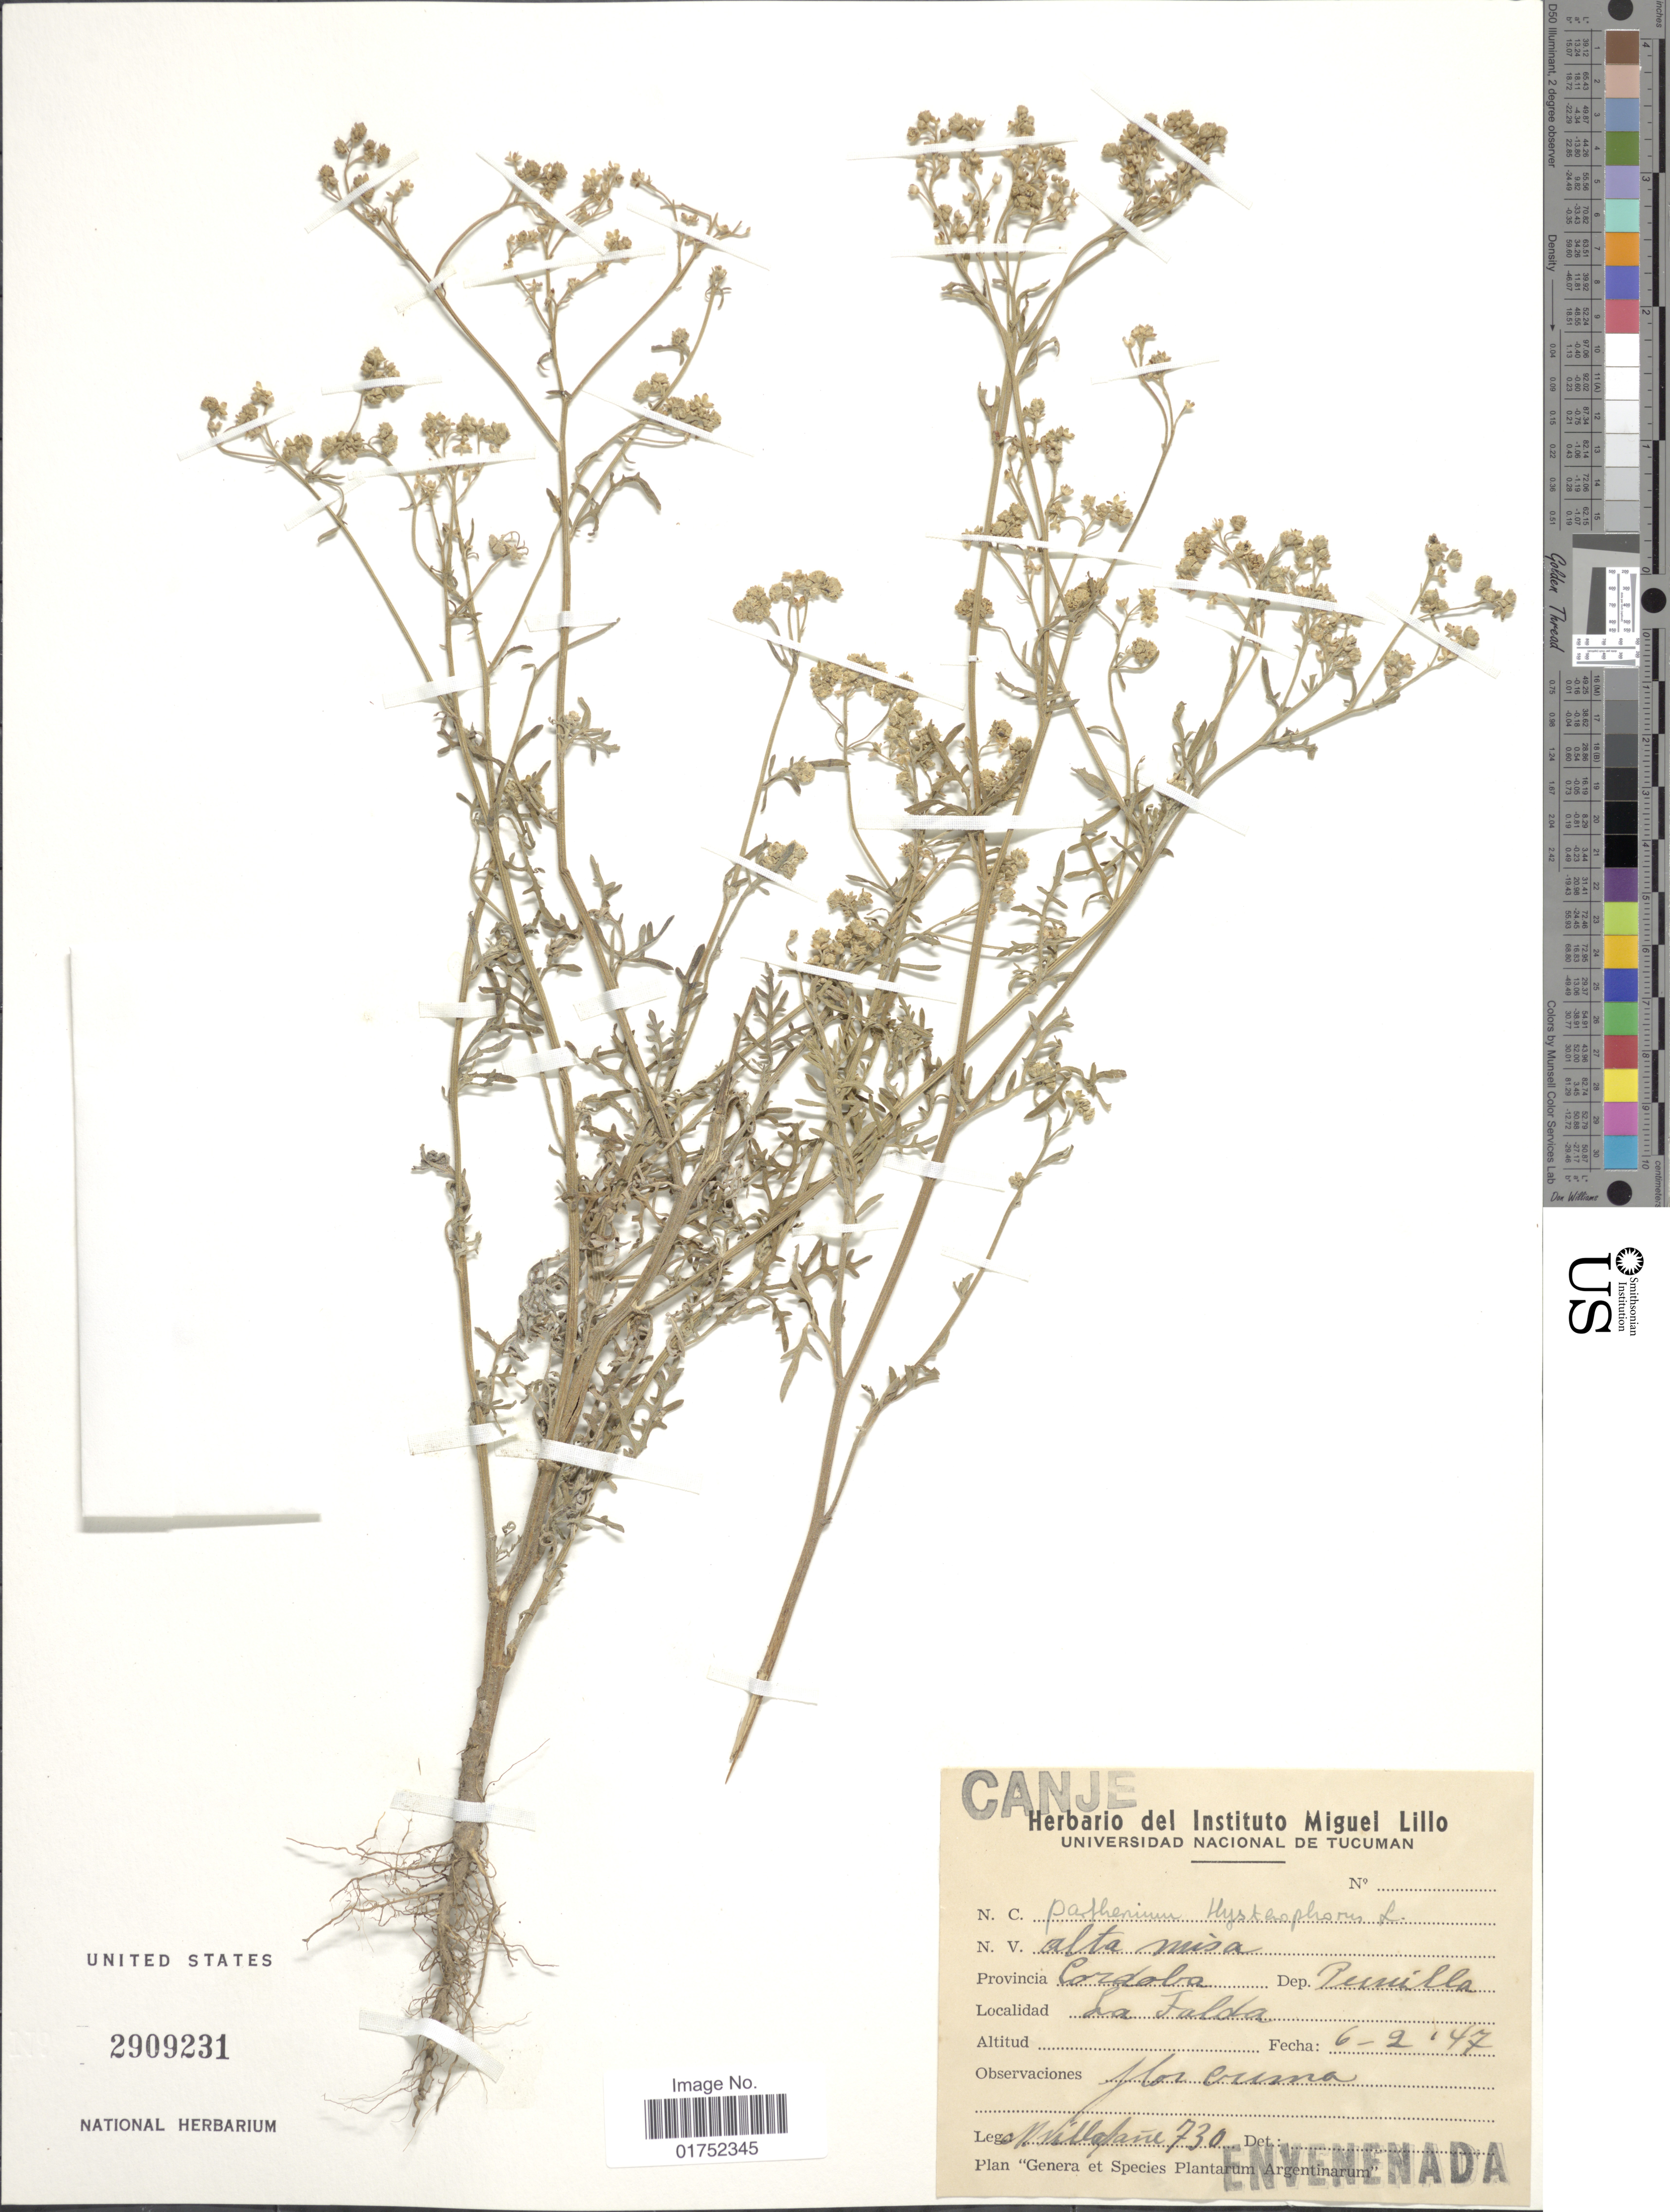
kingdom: Plantae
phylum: Tracheophyta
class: Magnoliopsida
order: Asterales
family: Asteraceae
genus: Parthenium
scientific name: Parthenium hysterophorus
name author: L.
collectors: M. Villafane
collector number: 730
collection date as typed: Transcribed d/m/y: 6/2/47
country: Argentina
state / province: Cordoba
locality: Dep. Punilla, La Falda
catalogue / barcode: US 2909231